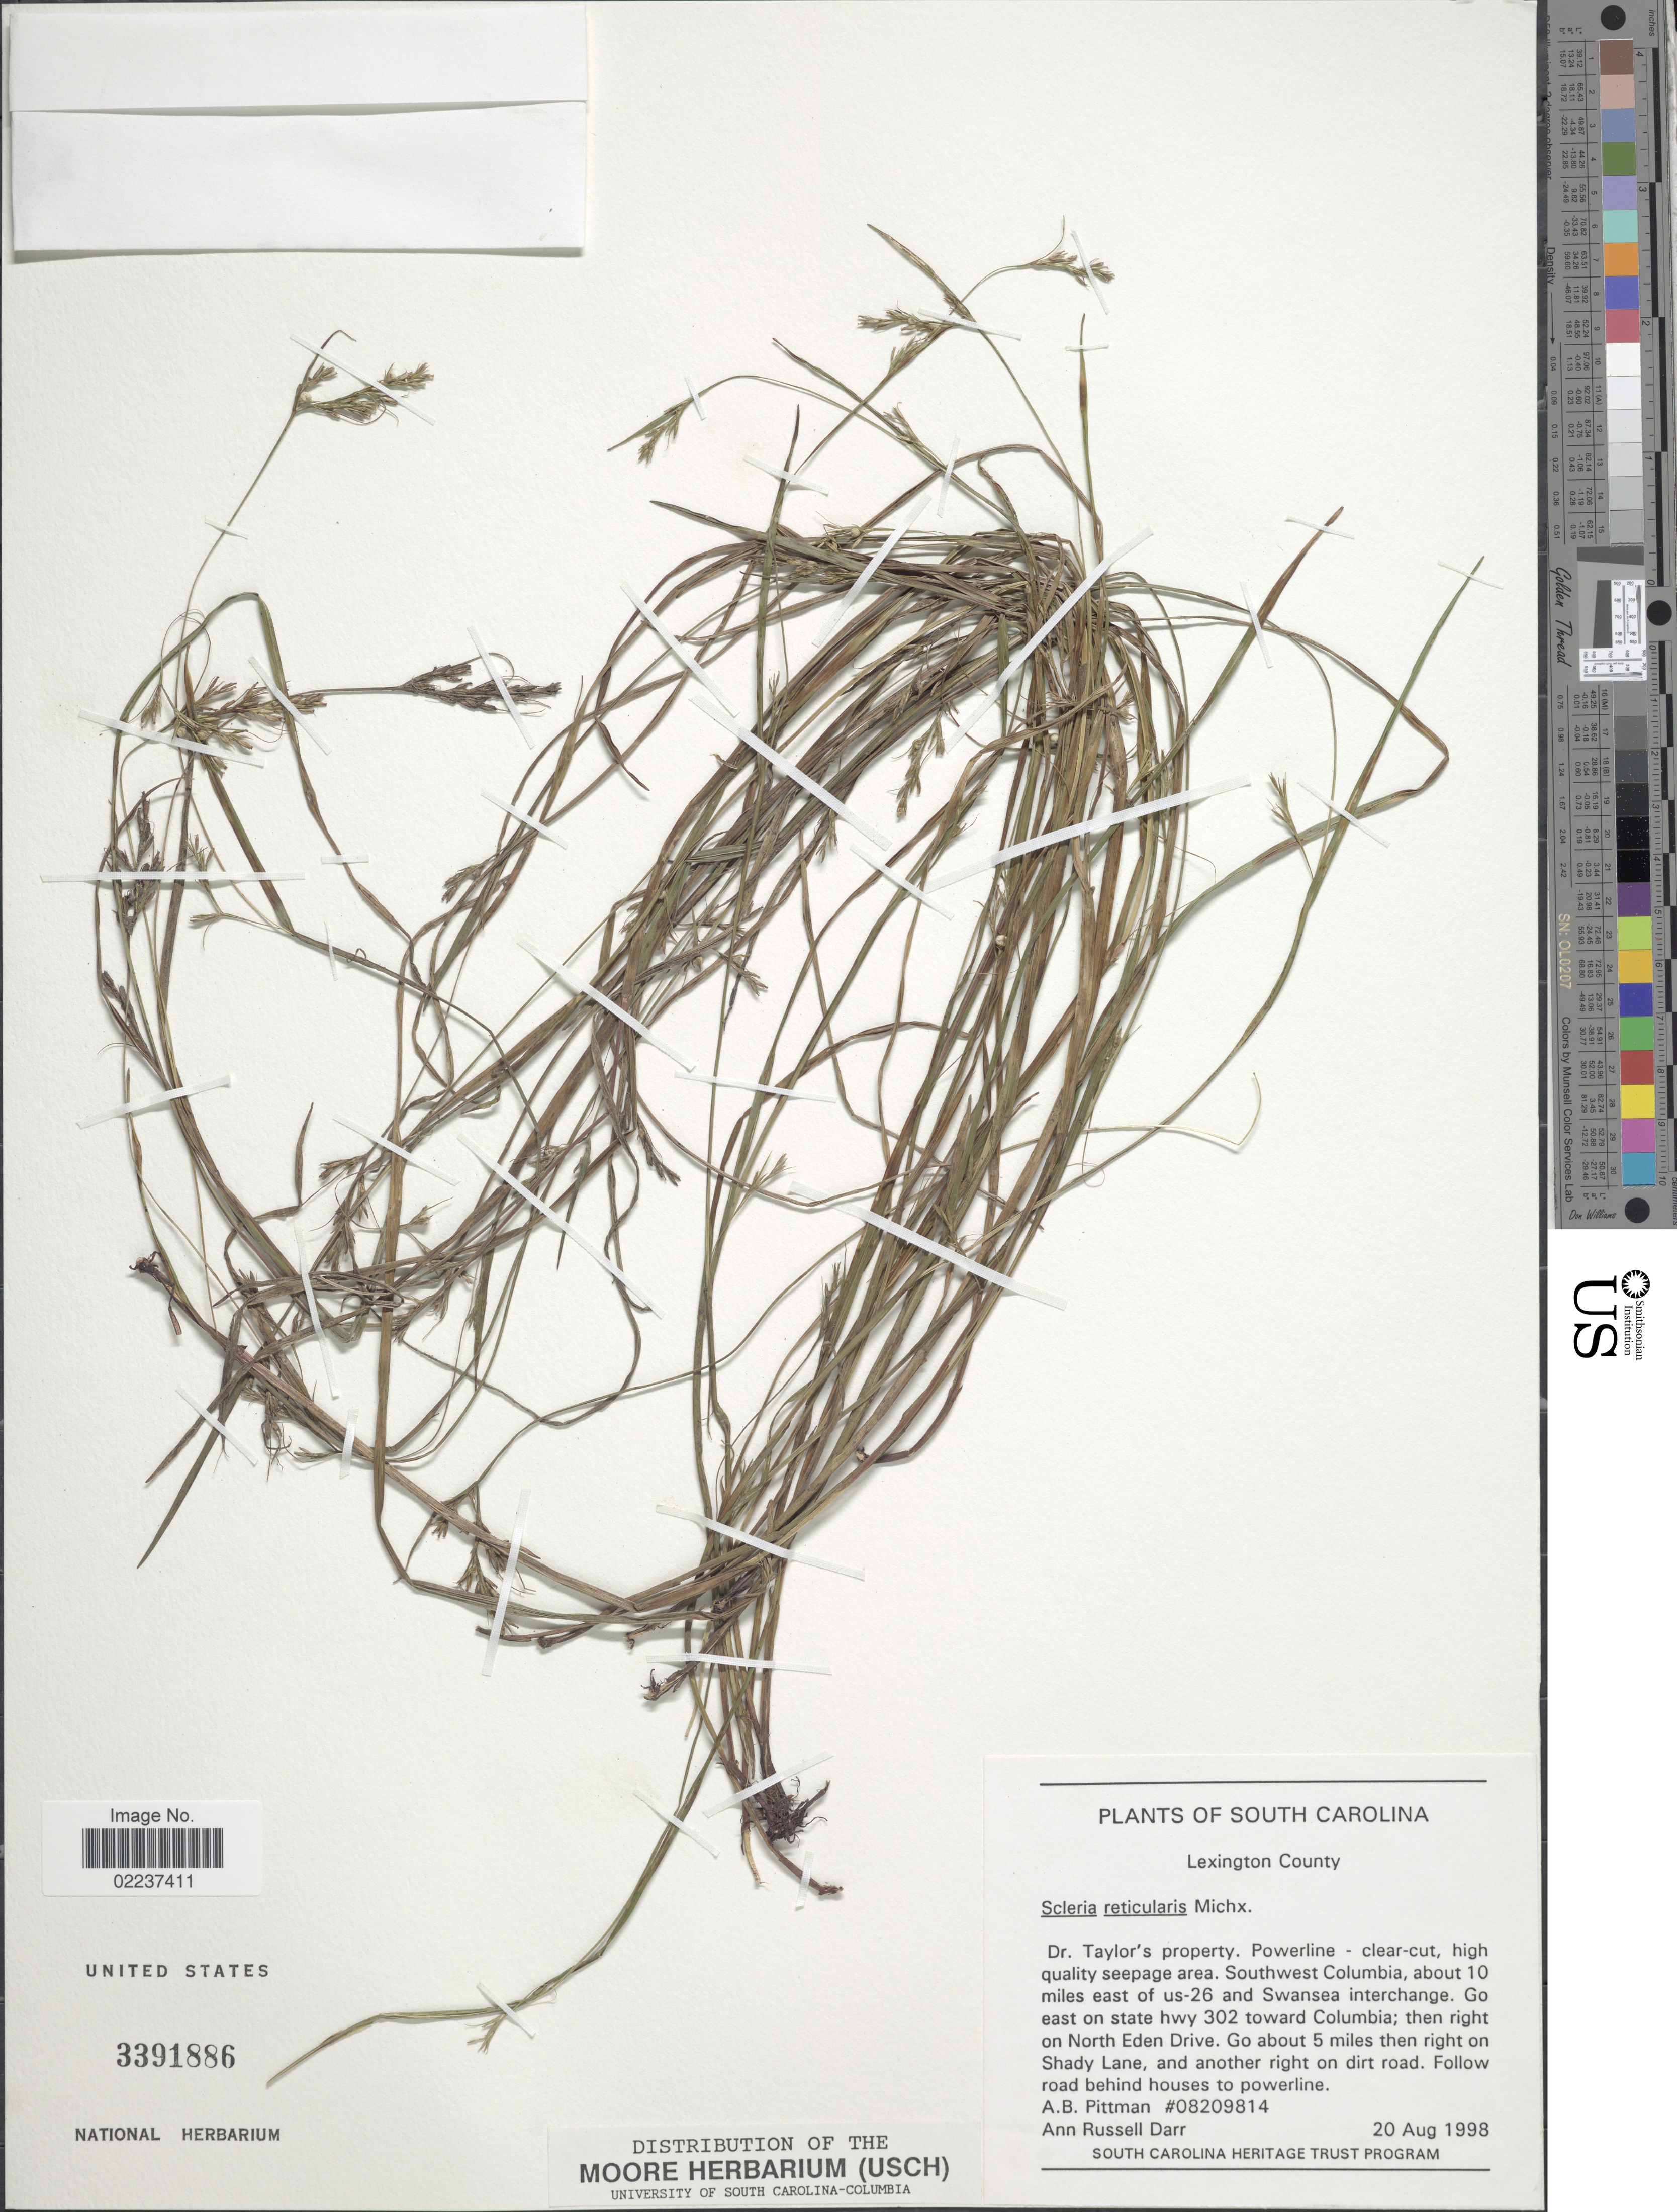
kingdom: Plantae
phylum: Tracheophyta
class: Liliopsida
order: Poales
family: Cyperaceae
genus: Scleria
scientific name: Scleria reticularis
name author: Michx.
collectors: A. B. Pittman & A. Darr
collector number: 08209814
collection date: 1998-08-20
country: United States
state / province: South Carolina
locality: Lexington County, Dr. Taylor's property. Southwest Columbia, about 10 miles east of us-26 and Swansea interchange. Go east on state hwy 302 toward Columbia; then right on North Eden Drive. Go about 5 miles then right on Shady lane, and another right on dirt road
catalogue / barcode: US 3391886